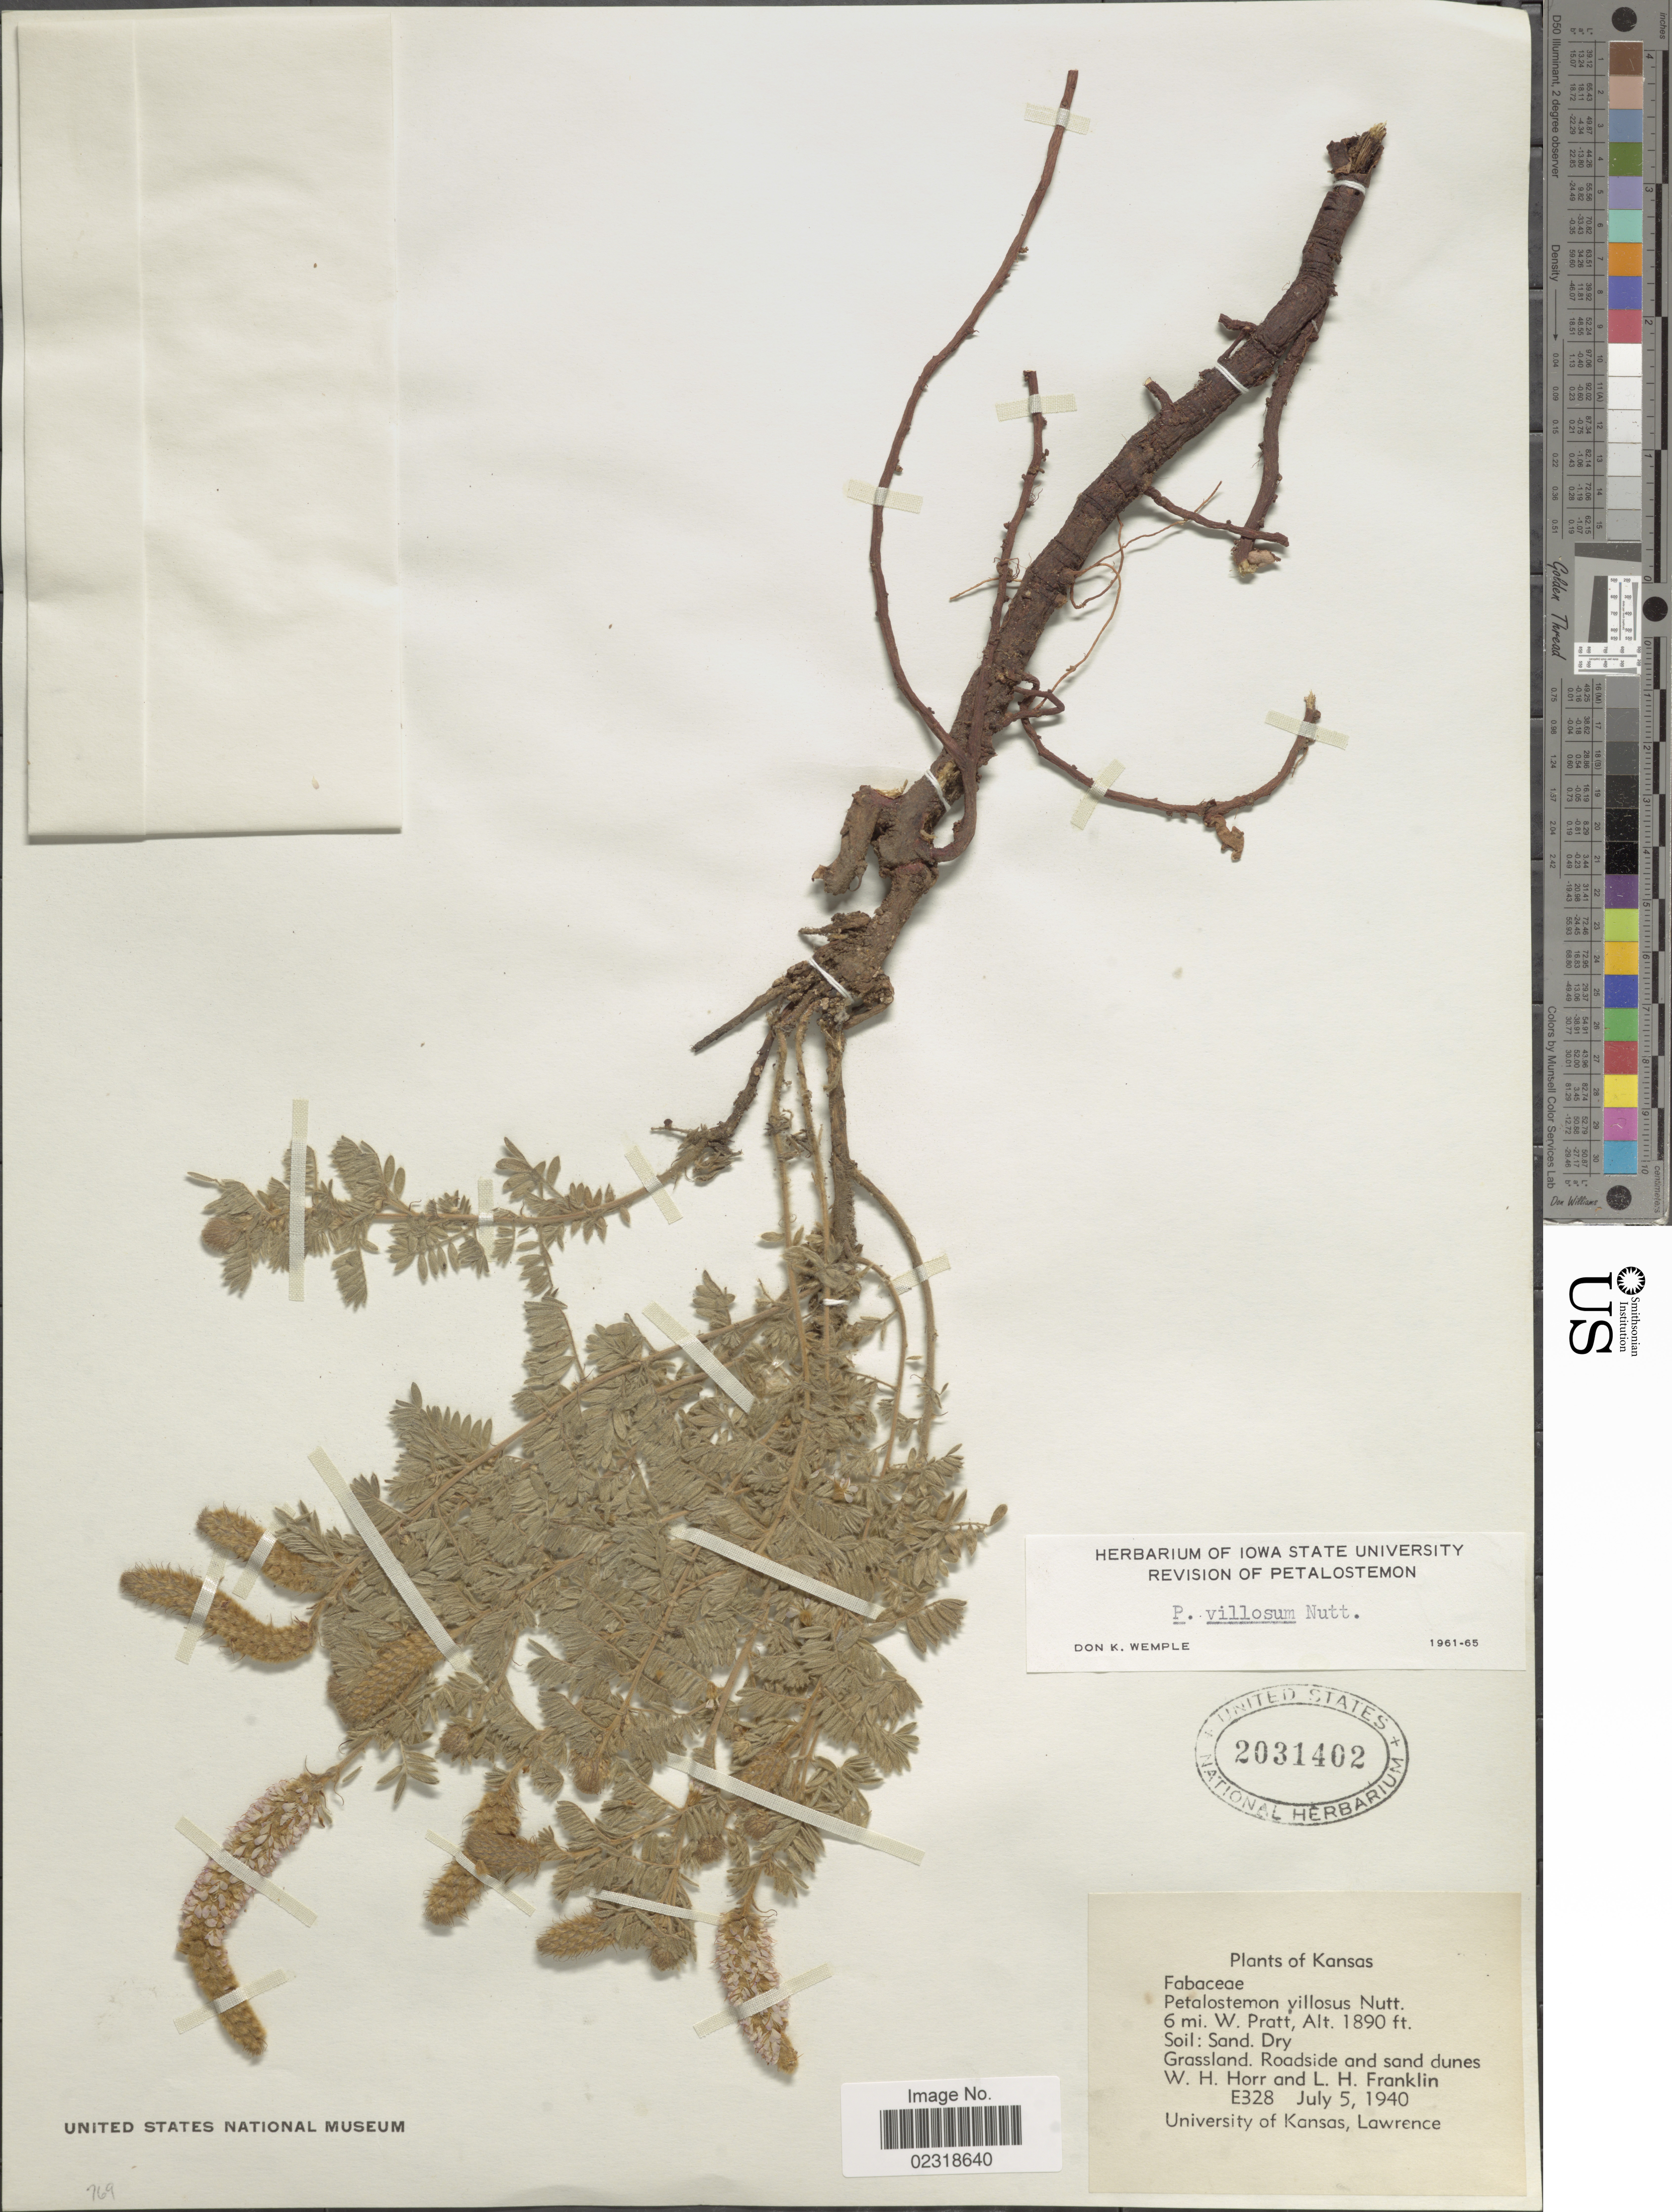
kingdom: Plantae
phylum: Tracheophyta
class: Magnoliopsida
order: Fabales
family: Fabaceae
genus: Dalea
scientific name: Dalea villosa var. villosa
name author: (Nutt.) Spreng.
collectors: W. H. Horr & L. H. Franklin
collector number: E328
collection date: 1940-07-05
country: United States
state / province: Kansas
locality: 6 mi. W. Pratt, sand, dry, Grassland, roadside and sand dunes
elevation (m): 576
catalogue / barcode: US 2031402